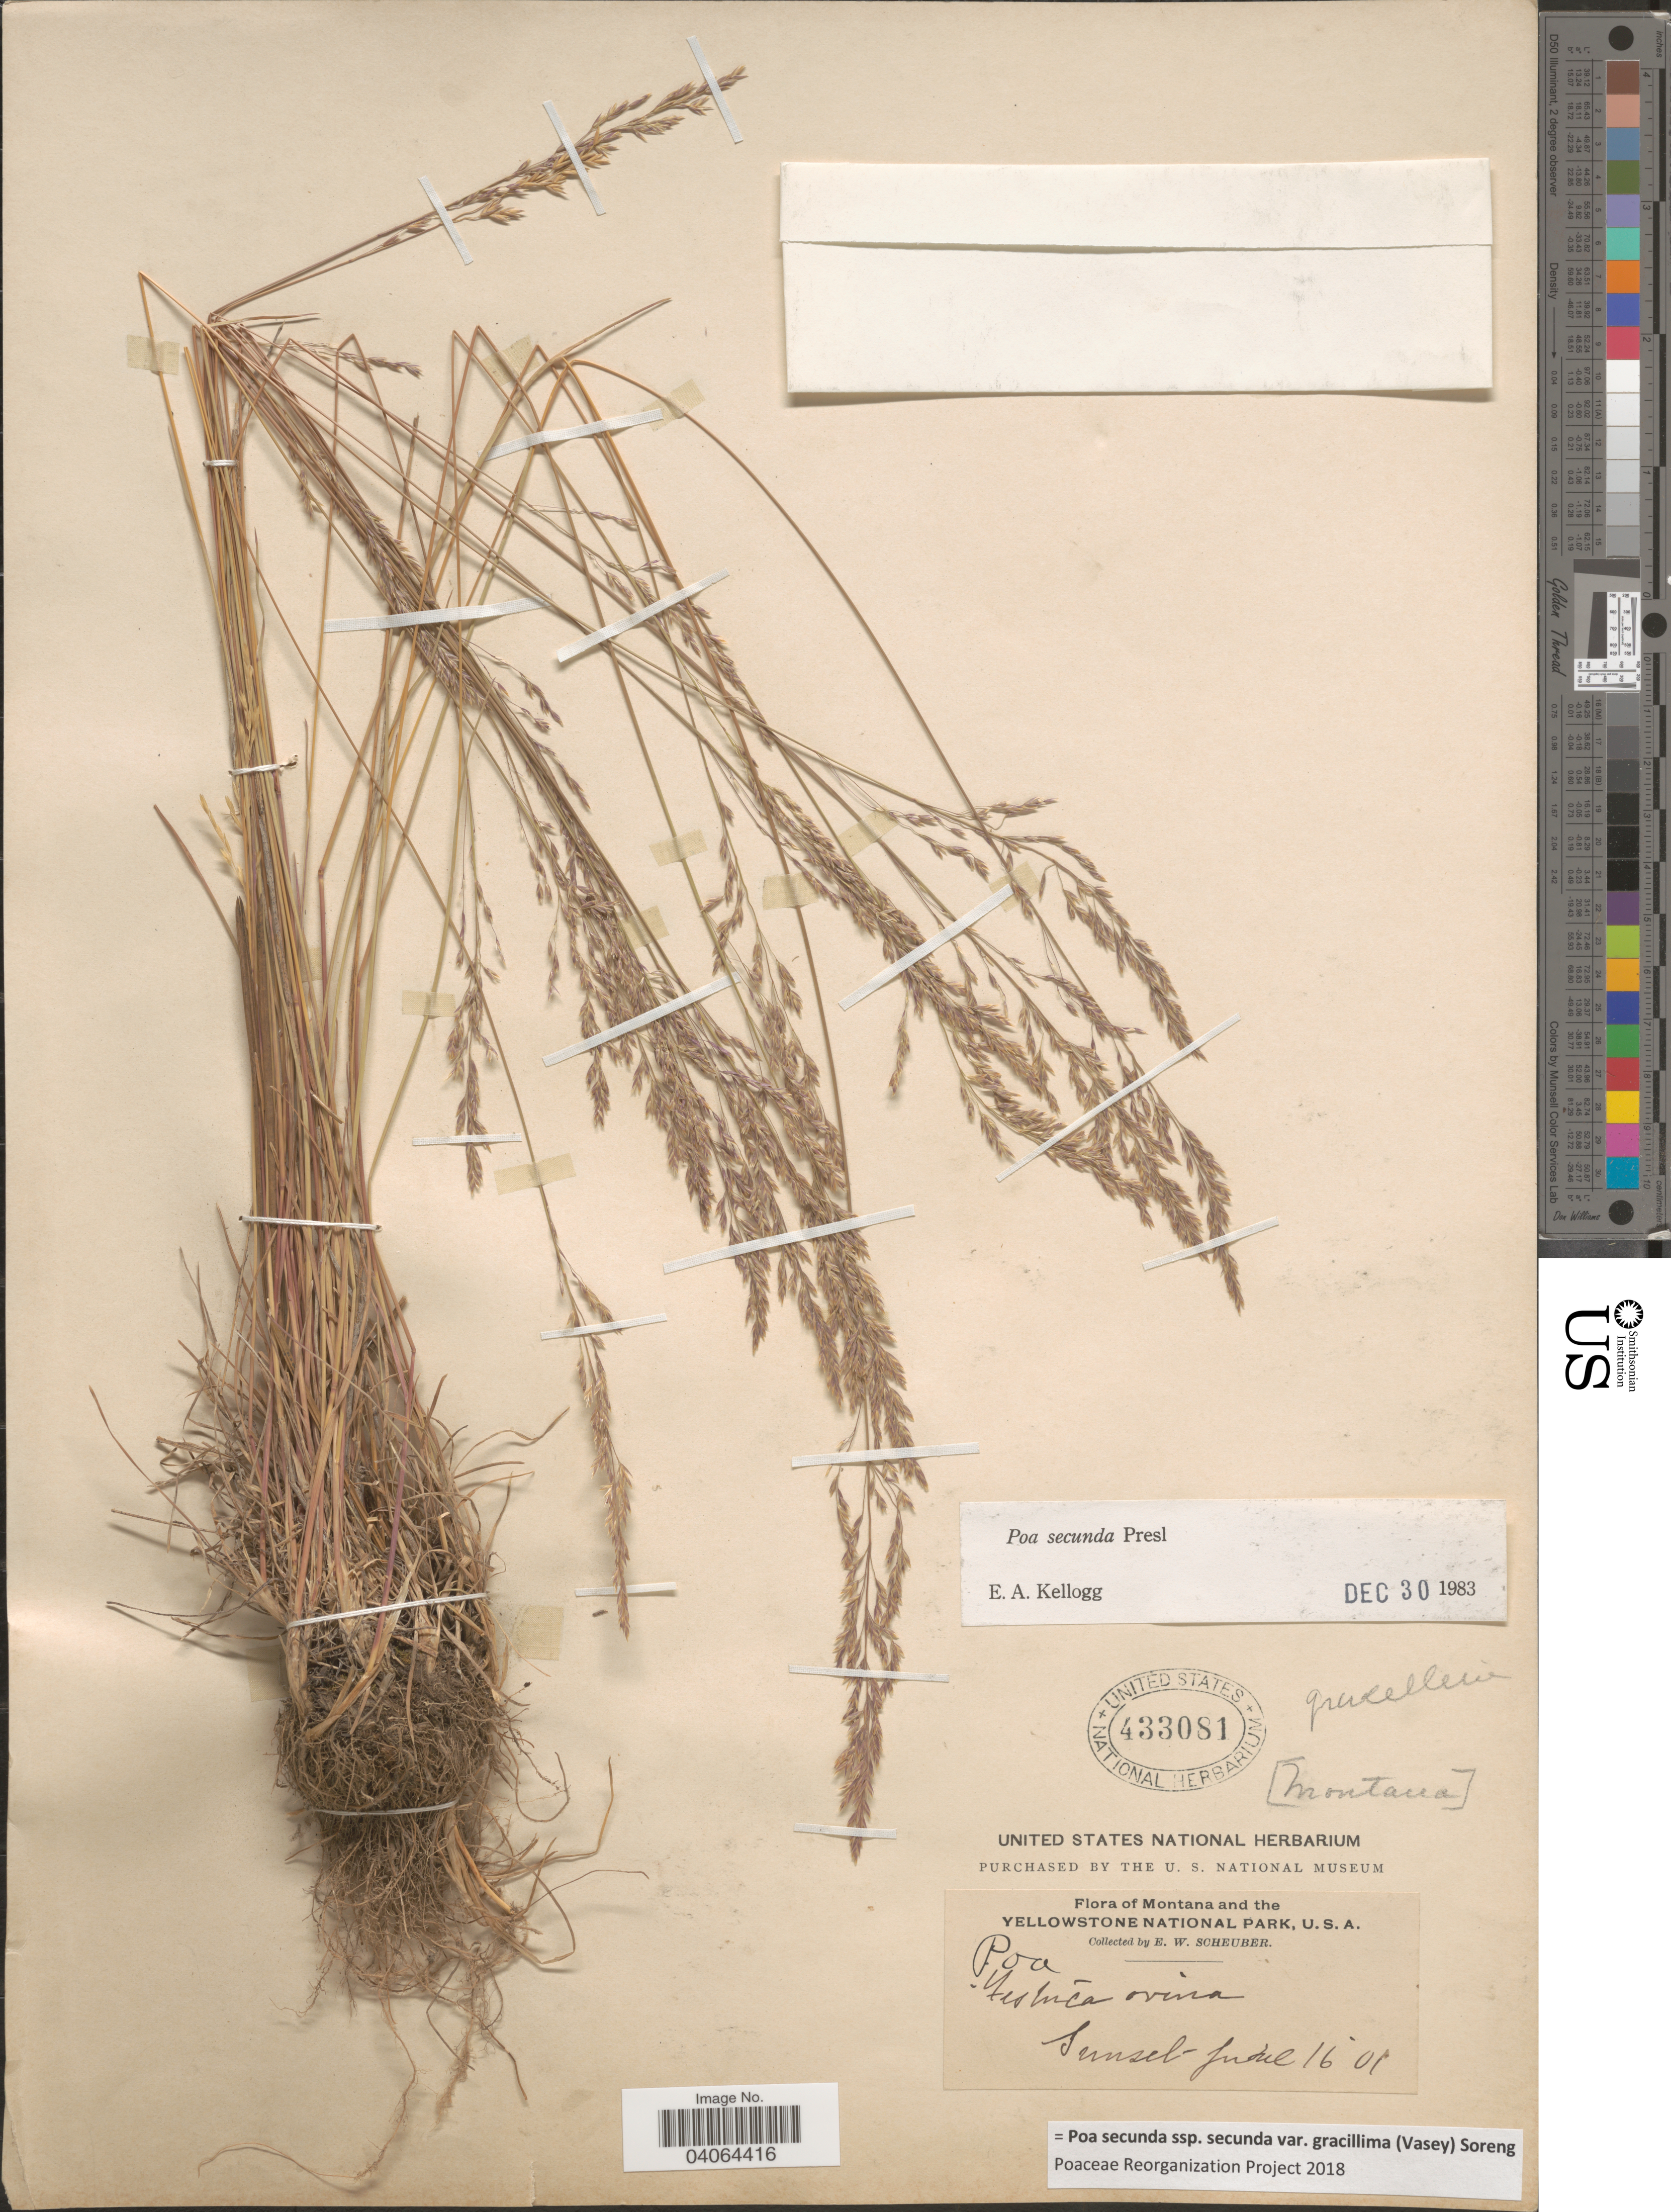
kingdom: Plantae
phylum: Tracheophyta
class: Liliopsida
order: Poales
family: Poaceae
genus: Poa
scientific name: Poa secunda subsp. secunda var. gracillima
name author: (Vasey) Soreng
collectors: E. Scheuber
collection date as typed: Transcribed d/m/y: 16/7/1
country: United States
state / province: Montana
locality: Yellowstone National Park. Sunset.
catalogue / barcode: US 433081